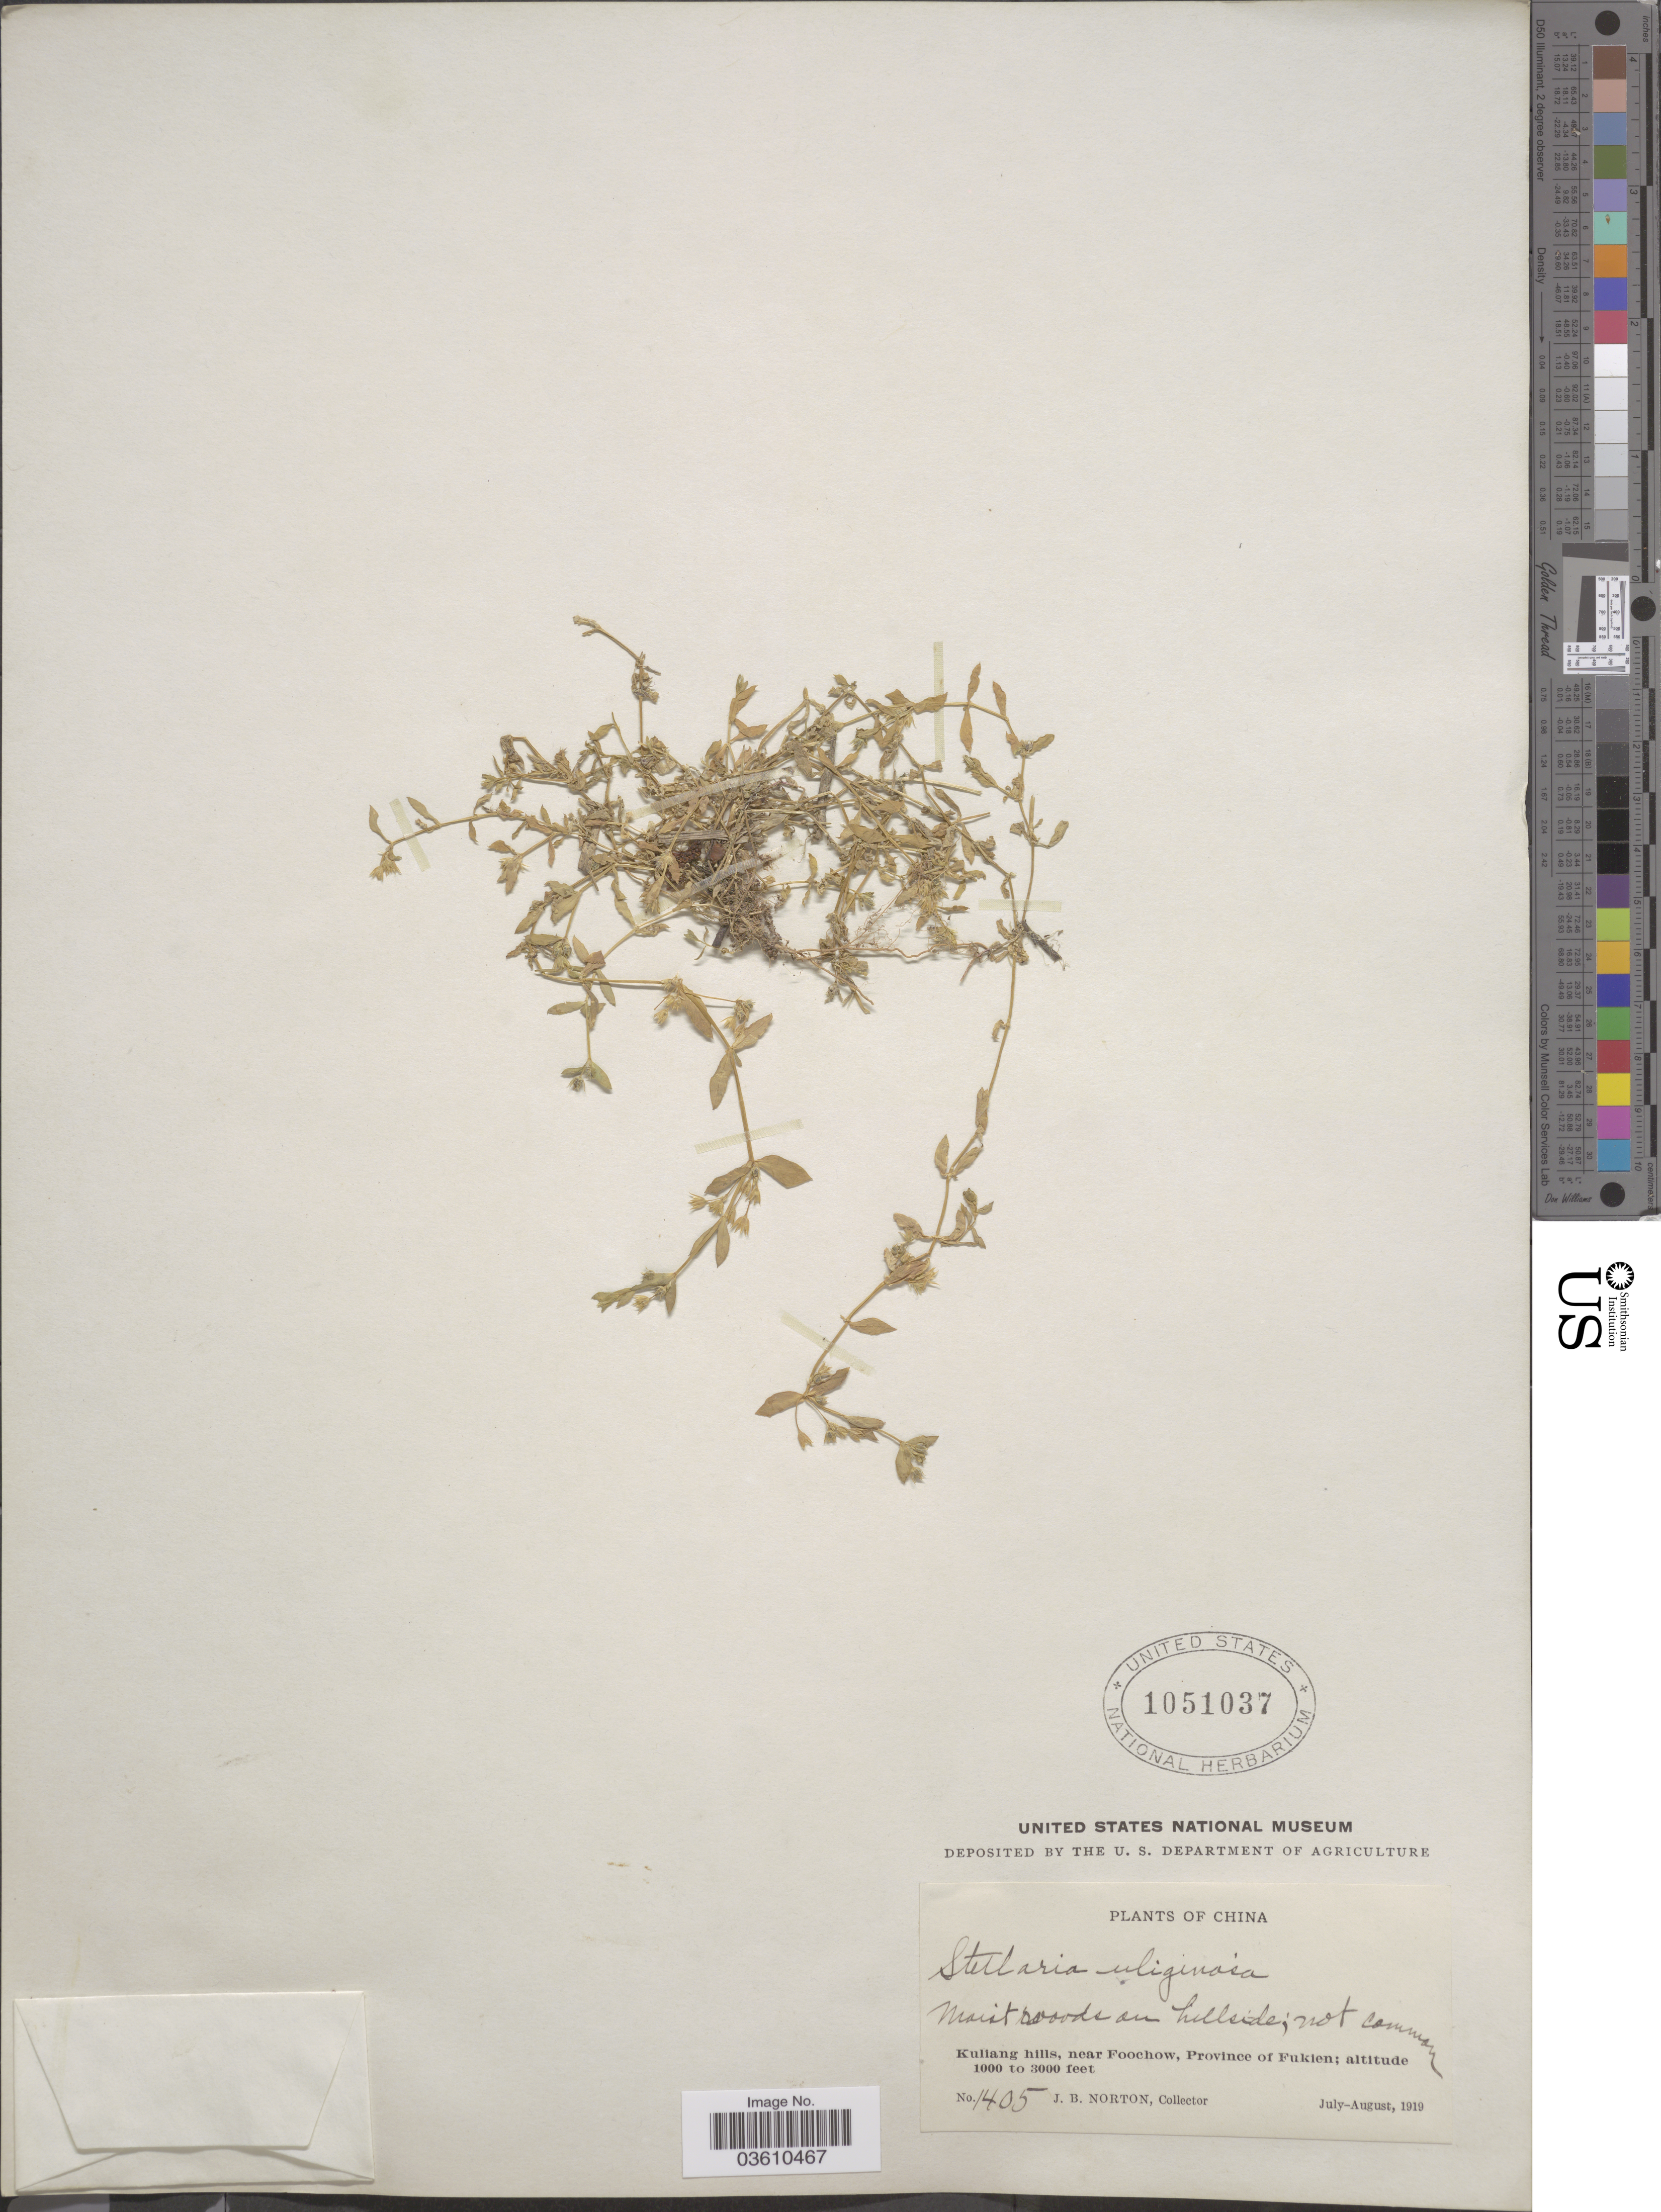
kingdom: Plantae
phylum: Tracheophyta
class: Magnoliopsida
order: Caryophyllales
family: Caryophyllaceae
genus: Stellaria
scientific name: Stellaria alsinoides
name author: Boiss. & Buhse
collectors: J. B. Norton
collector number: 1405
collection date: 1919-07/1919-08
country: China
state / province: Fujian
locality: Kuliang hills, near Foochow, Province of Fukien.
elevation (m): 305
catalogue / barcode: US 1051037